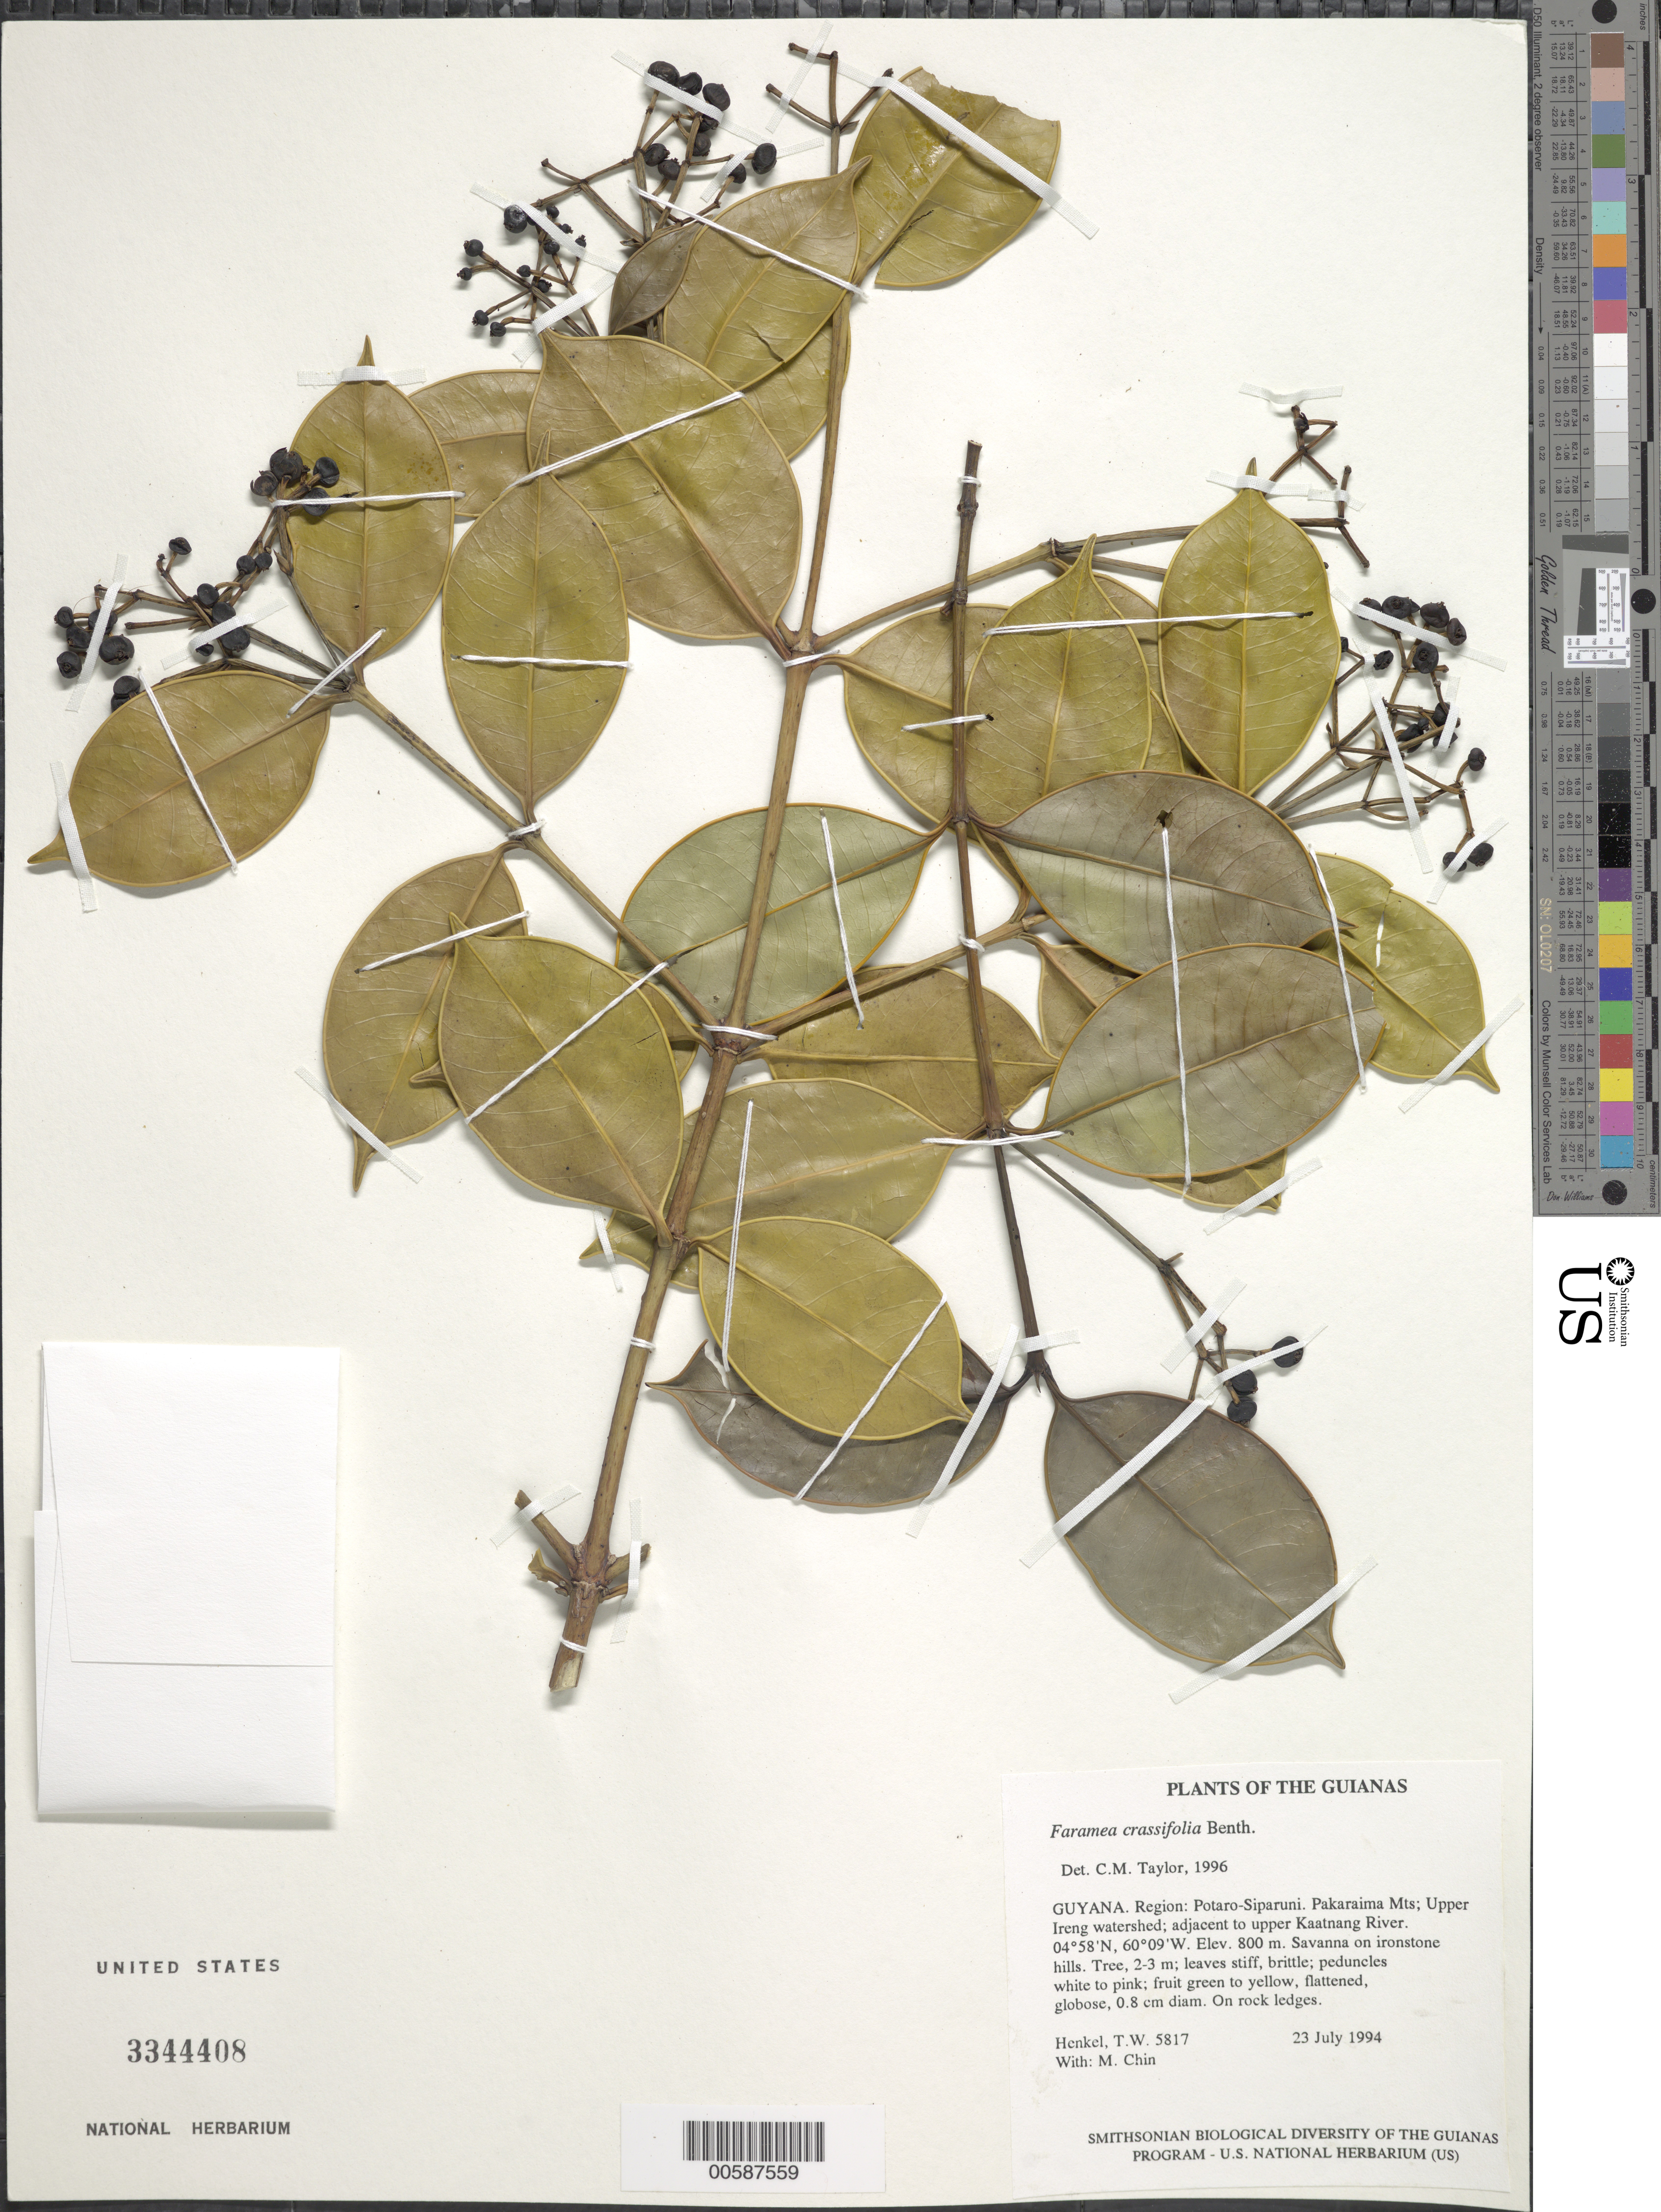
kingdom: Plantae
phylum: Tracheophyta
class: Magnoliopsida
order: Gentianales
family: Rubiaceae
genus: Faramea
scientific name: Faramea crassifolia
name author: Benth.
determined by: Taylor, Charlotte M.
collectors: T. Henkel & M. Chin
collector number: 5817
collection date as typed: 23 July 1994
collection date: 1994-07-23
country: Guyana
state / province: Potaro-Siparuni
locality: Pakaraima Mts; Upper Ireng watershed; adjacent to upper Kaatnang River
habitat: Savanna on ironstone hills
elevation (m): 800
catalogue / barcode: US 3344408